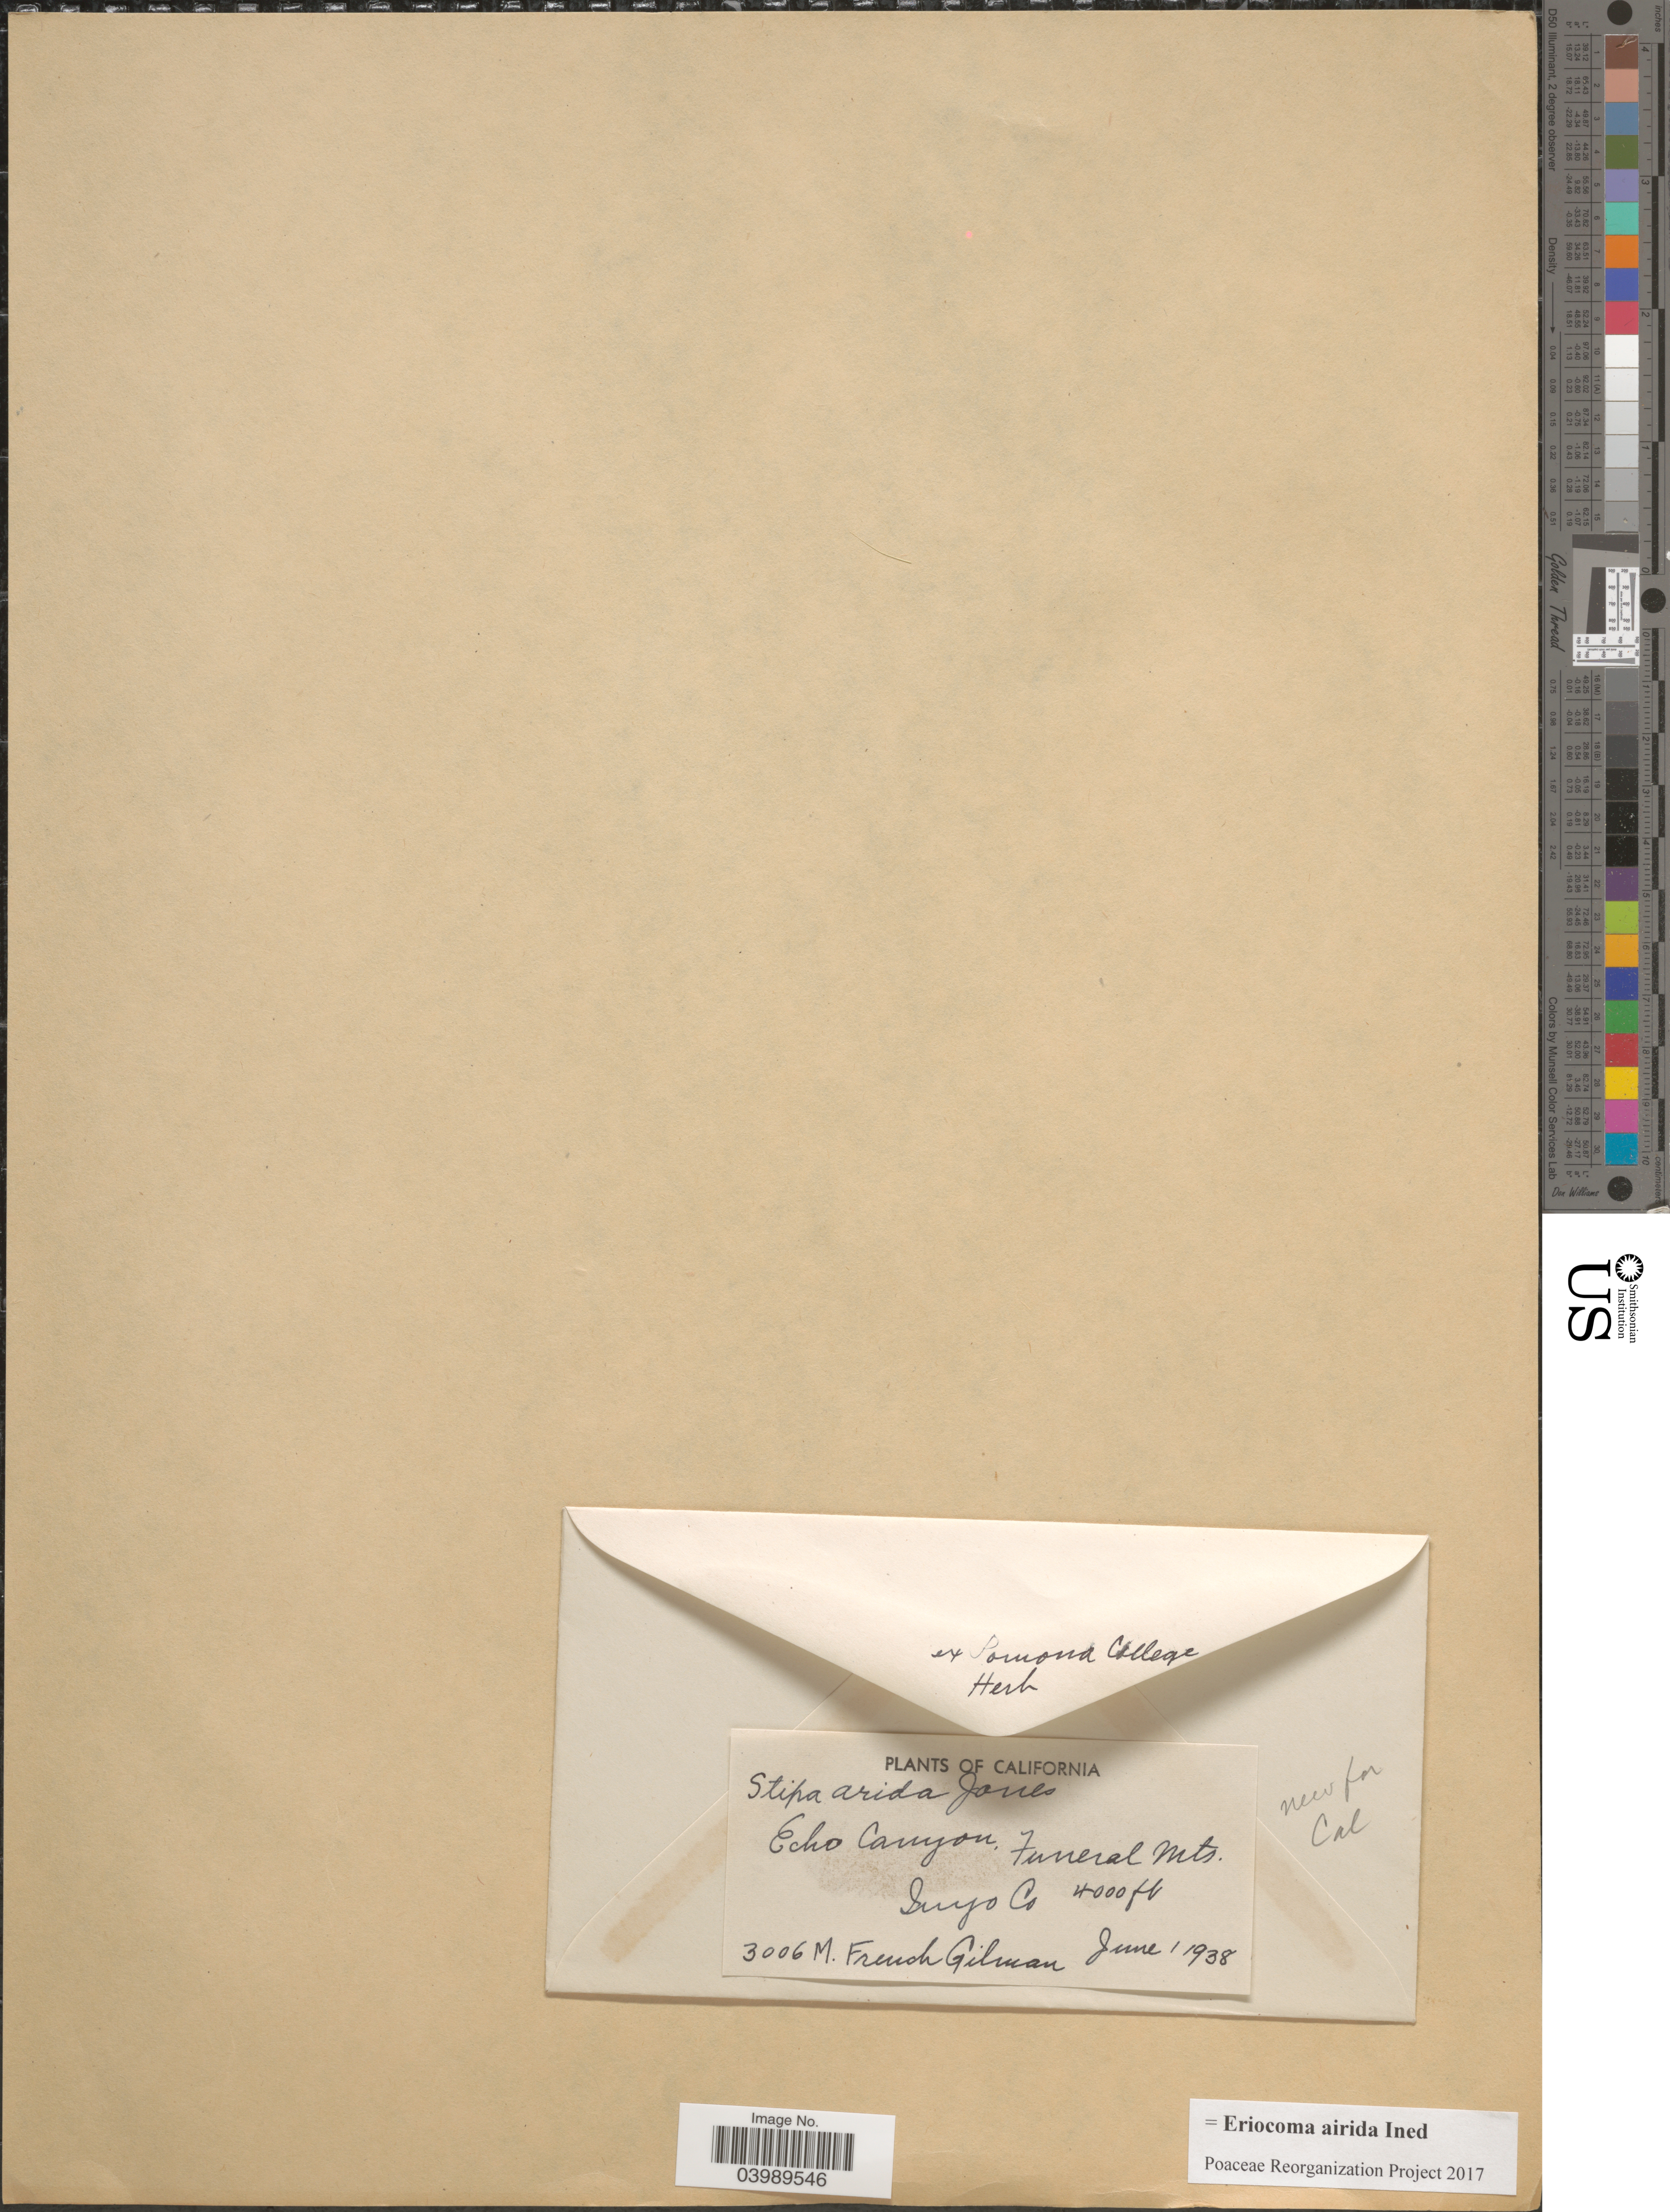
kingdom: Plantae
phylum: Tracheophyta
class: Liliopsida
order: Poales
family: Poaceae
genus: Eriocoma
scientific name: Eriocoma arida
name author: (M.E. Jones) Romasch.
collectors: M. F. Gilman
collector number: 3006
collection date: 1938-06-01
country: United States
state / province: California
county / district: Inyo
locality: Echo Canyon. Funeral Mts. Inyo Co.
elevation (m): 1219